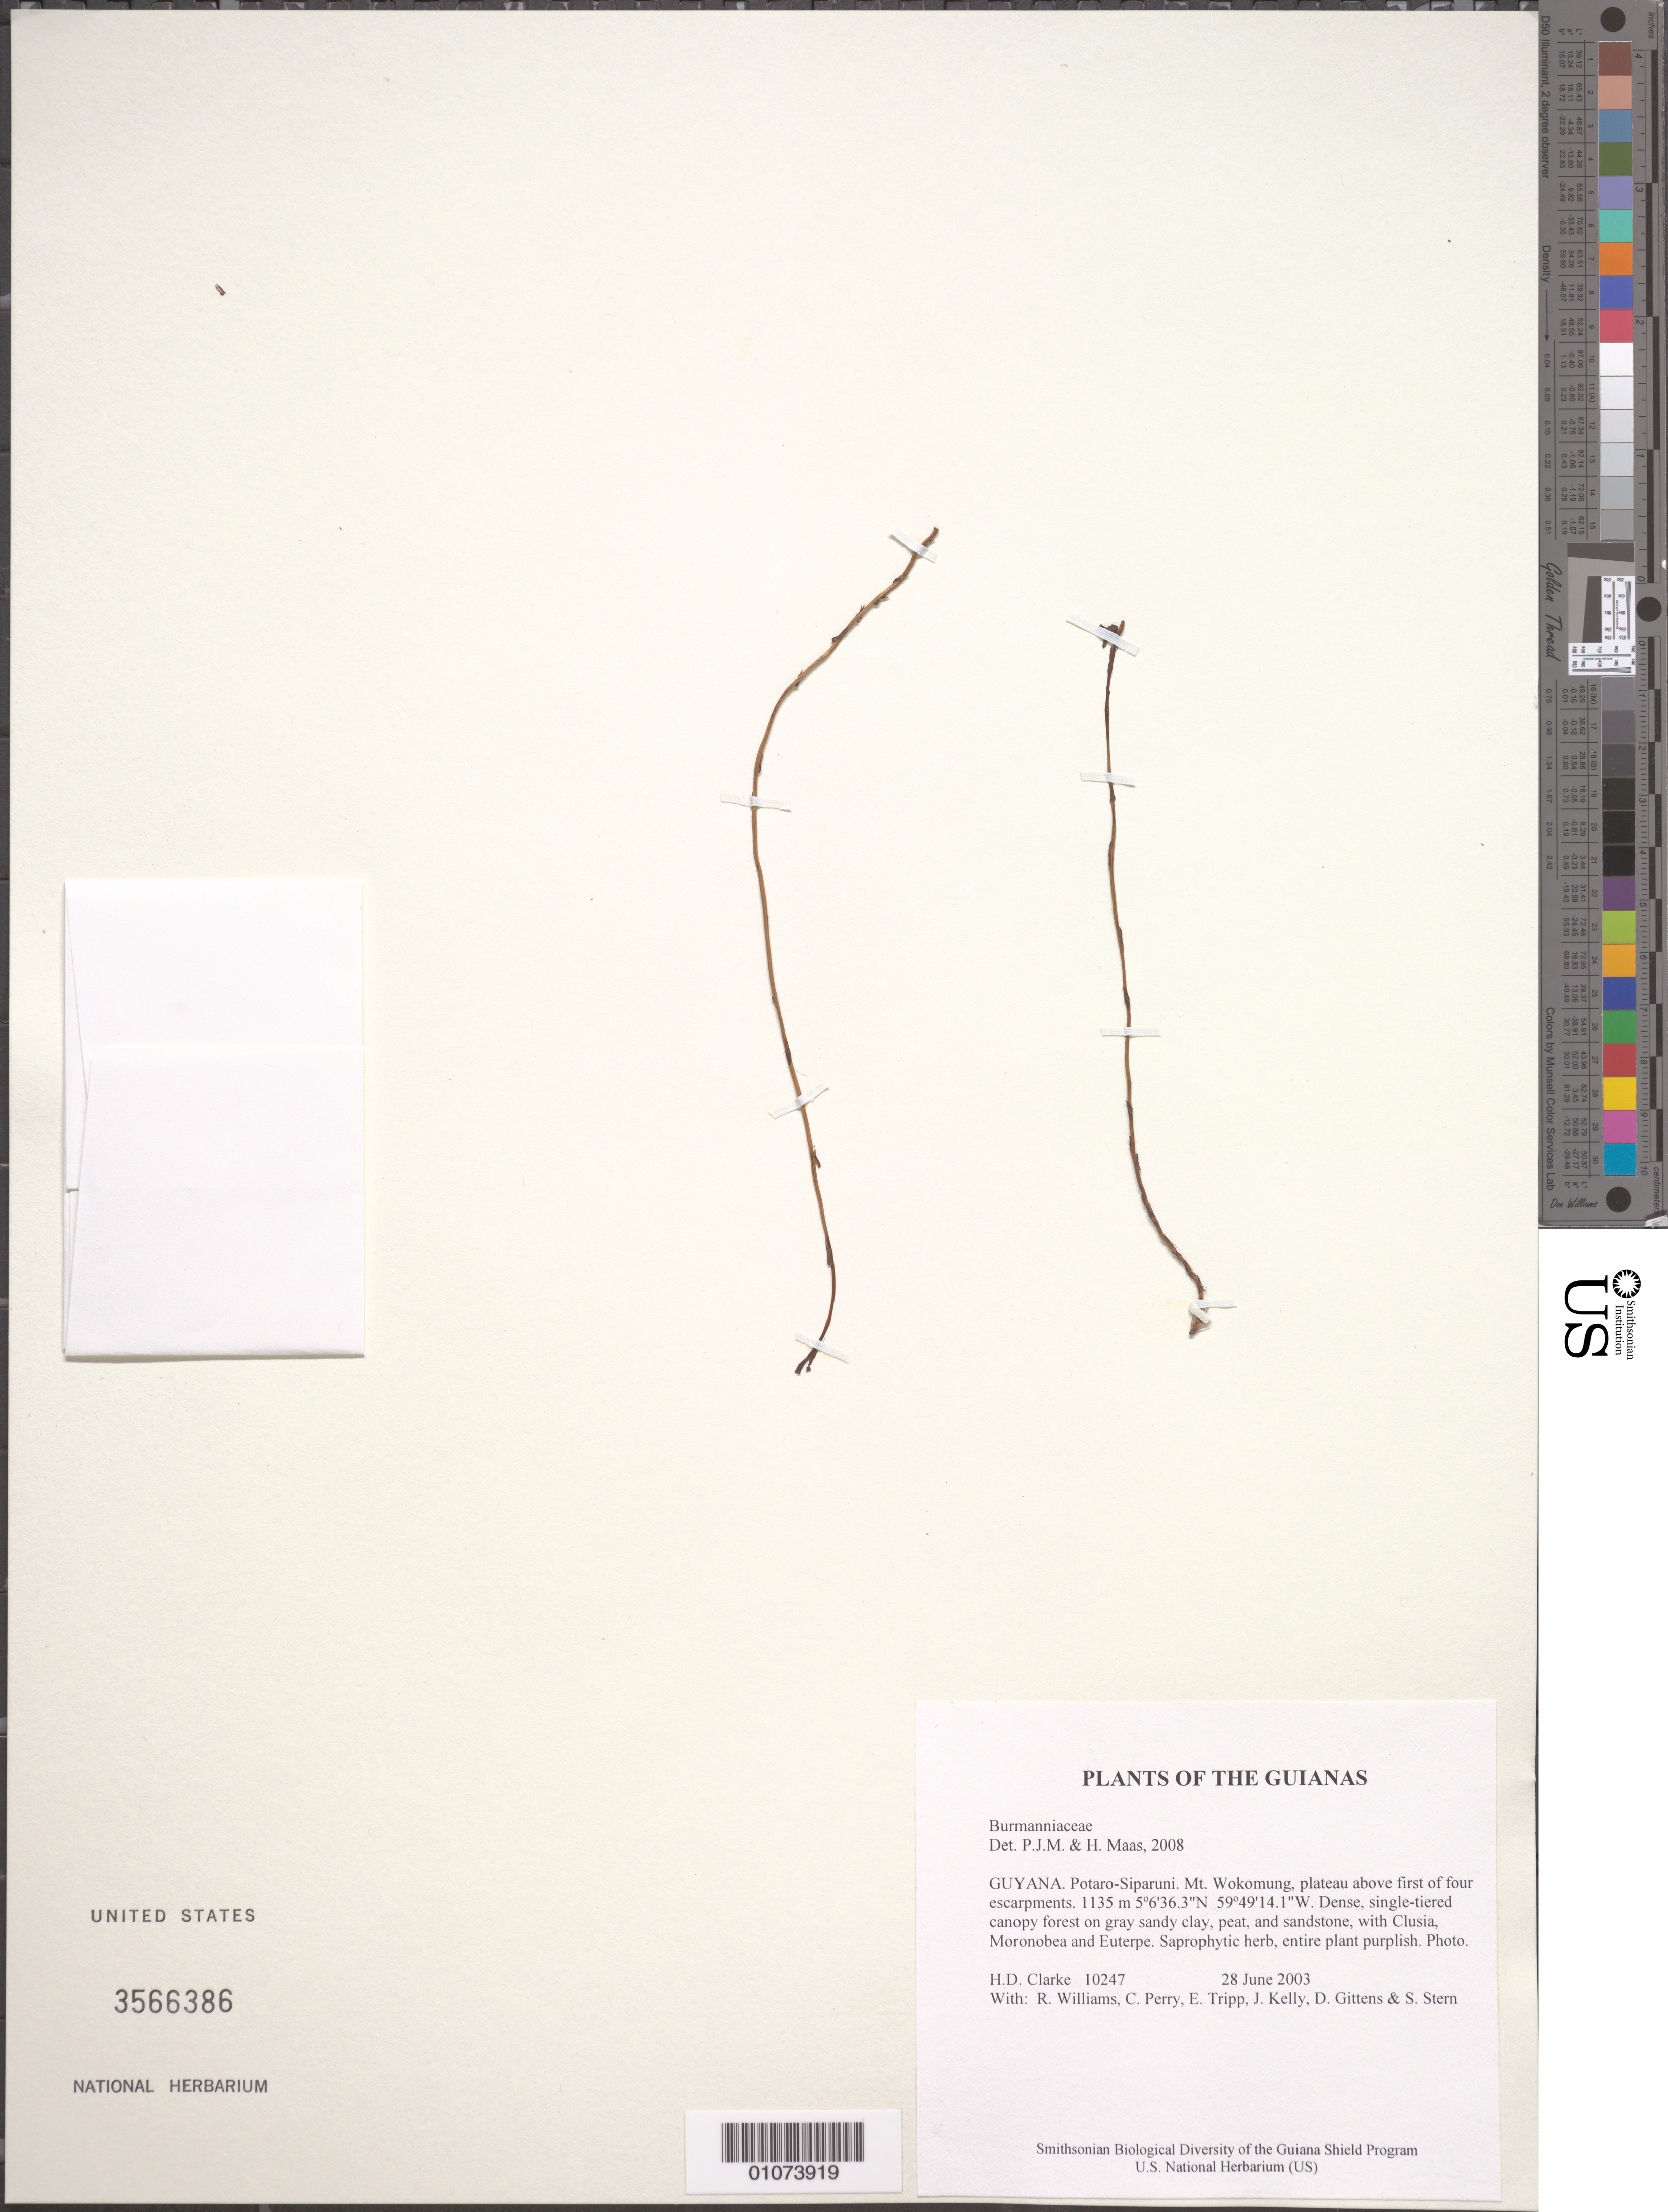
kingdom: Plantae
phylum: Tracheophyta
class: Liliopsida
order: Dioscoreales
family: Burmanniaceae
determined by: Maas, Paul J.; Maas, H.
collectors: H. D. Clarke, R. Williams, C. Perry, E. Tripp, J. Kelly, D. Gittens & S. R. Stern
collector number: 10247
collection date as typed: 28 June 2003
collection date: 2003-06-28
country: Guyana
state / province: Potaro-Siparuni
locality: Mt. Wokomung, plateau above first of four escarpments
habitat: Dense, single-tiered canopy forest on gray sandy clay, peat, and sandstone, with Clusia, Moronobea and Euterpe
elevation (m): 1135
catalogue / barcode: US 3566386